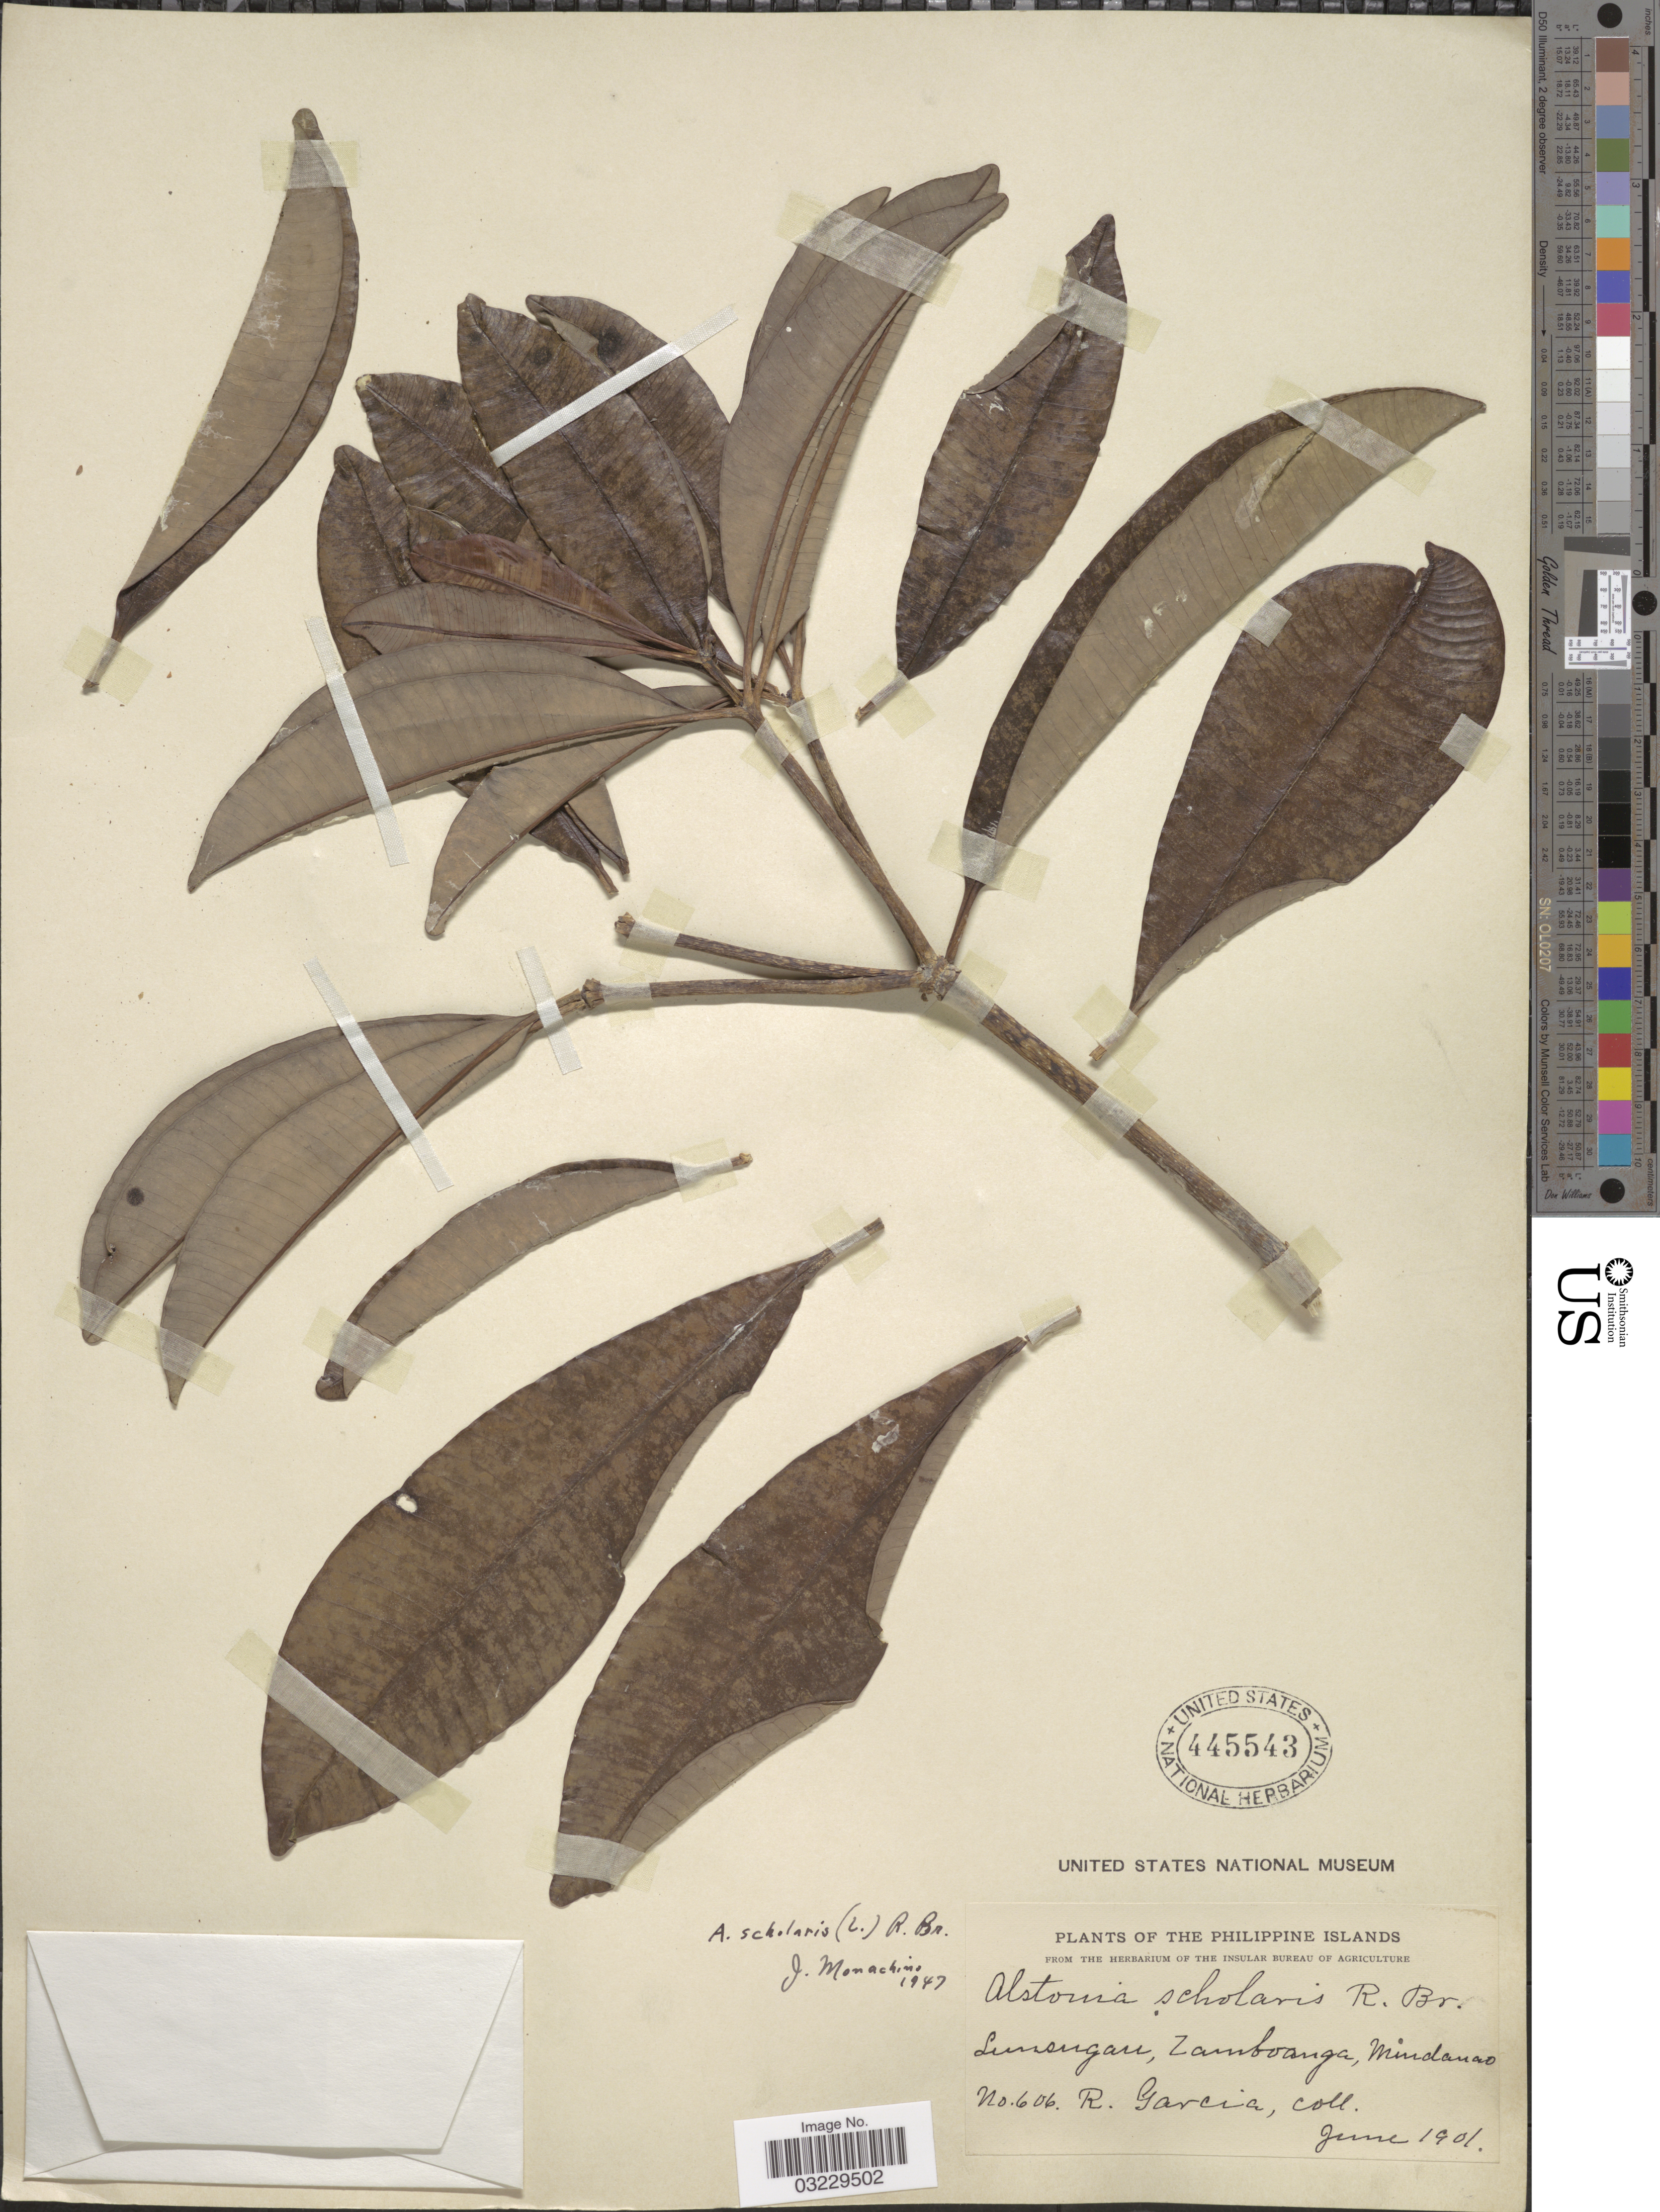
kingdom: Plantae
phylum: Tracheophyta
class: Magnoliopsida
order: Gentianales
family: Apocynaceae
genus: Alstonia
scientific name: Alstonia scholaris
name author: (L.) R. Br.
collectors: R. Garcia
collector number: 606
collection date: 1901-06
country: Philippines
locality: Lunsugau , Zamboanga, Mindanao.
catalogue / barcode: US 445543